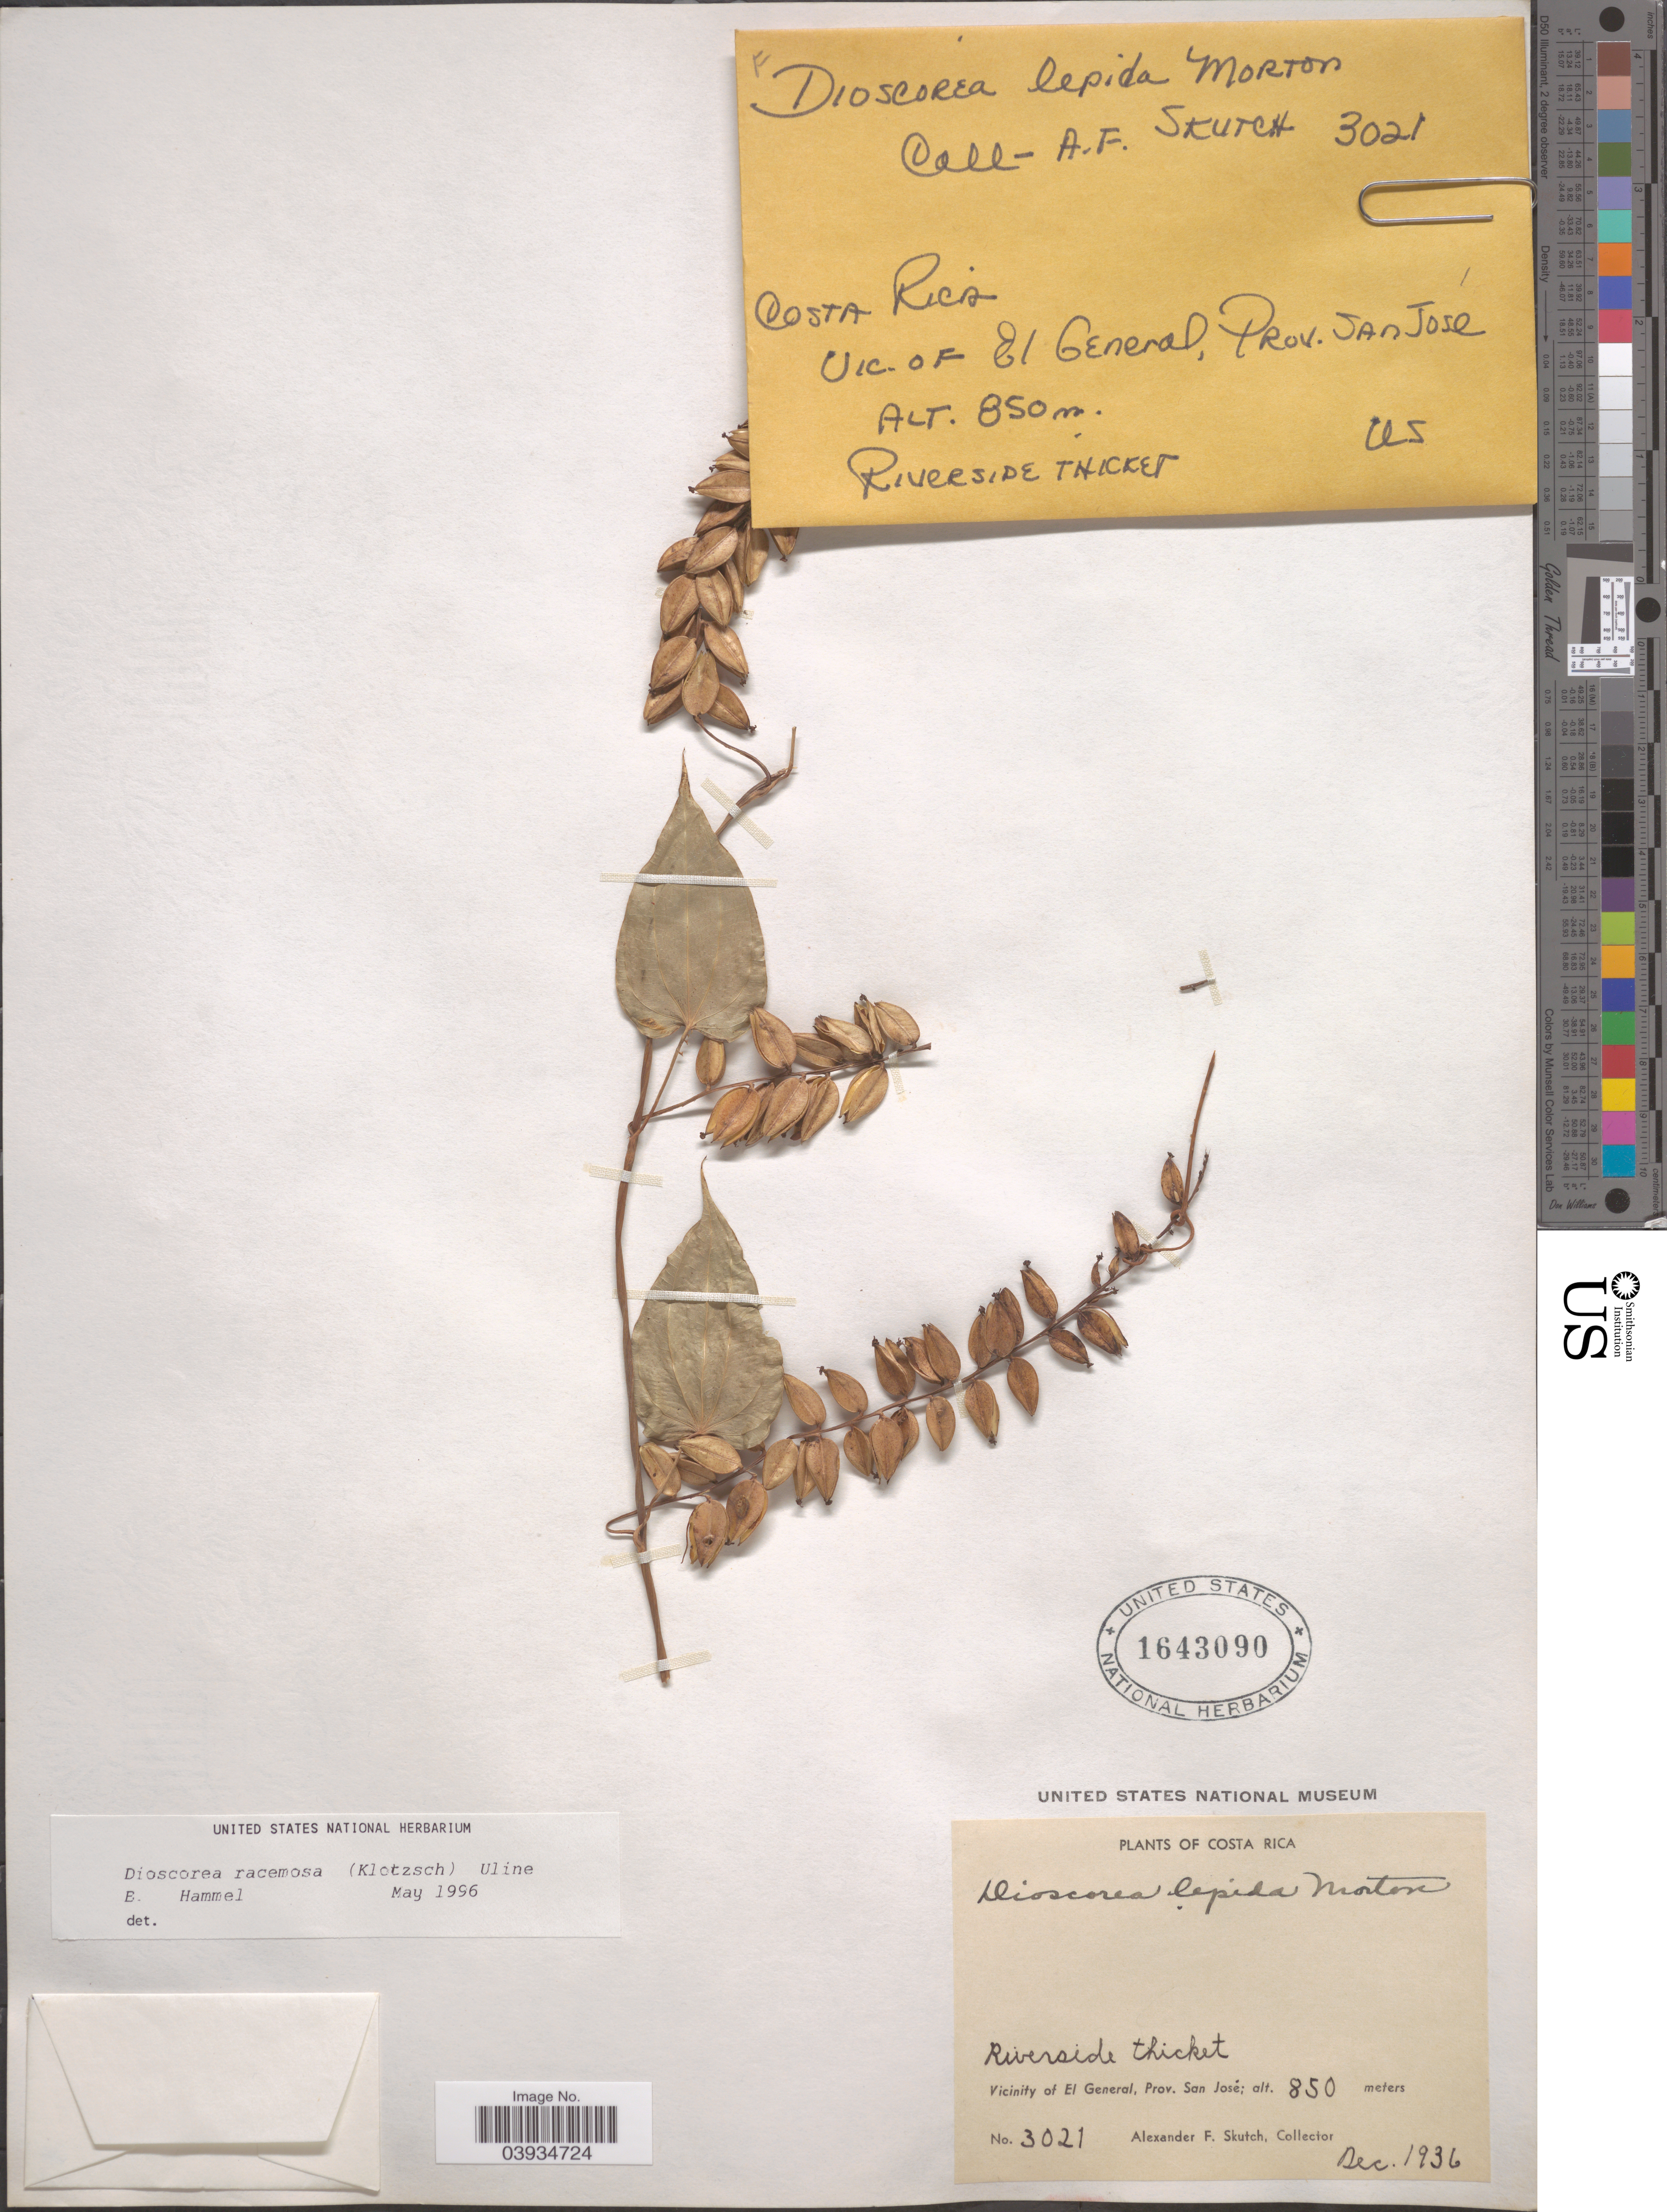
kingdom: Plantae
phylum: Tracheophyta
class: Liliopsida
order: Dioscoreales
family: Dioscoreaceae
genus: Dioscorea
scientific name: Dioscorea racemosa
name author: Rusby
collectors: A. F. Skutch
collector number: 3021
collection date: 1936-12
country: Costa Rica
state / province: San José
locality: Riverside thicket. Vicinity of El General.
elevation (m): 850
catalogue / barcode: US 1643090